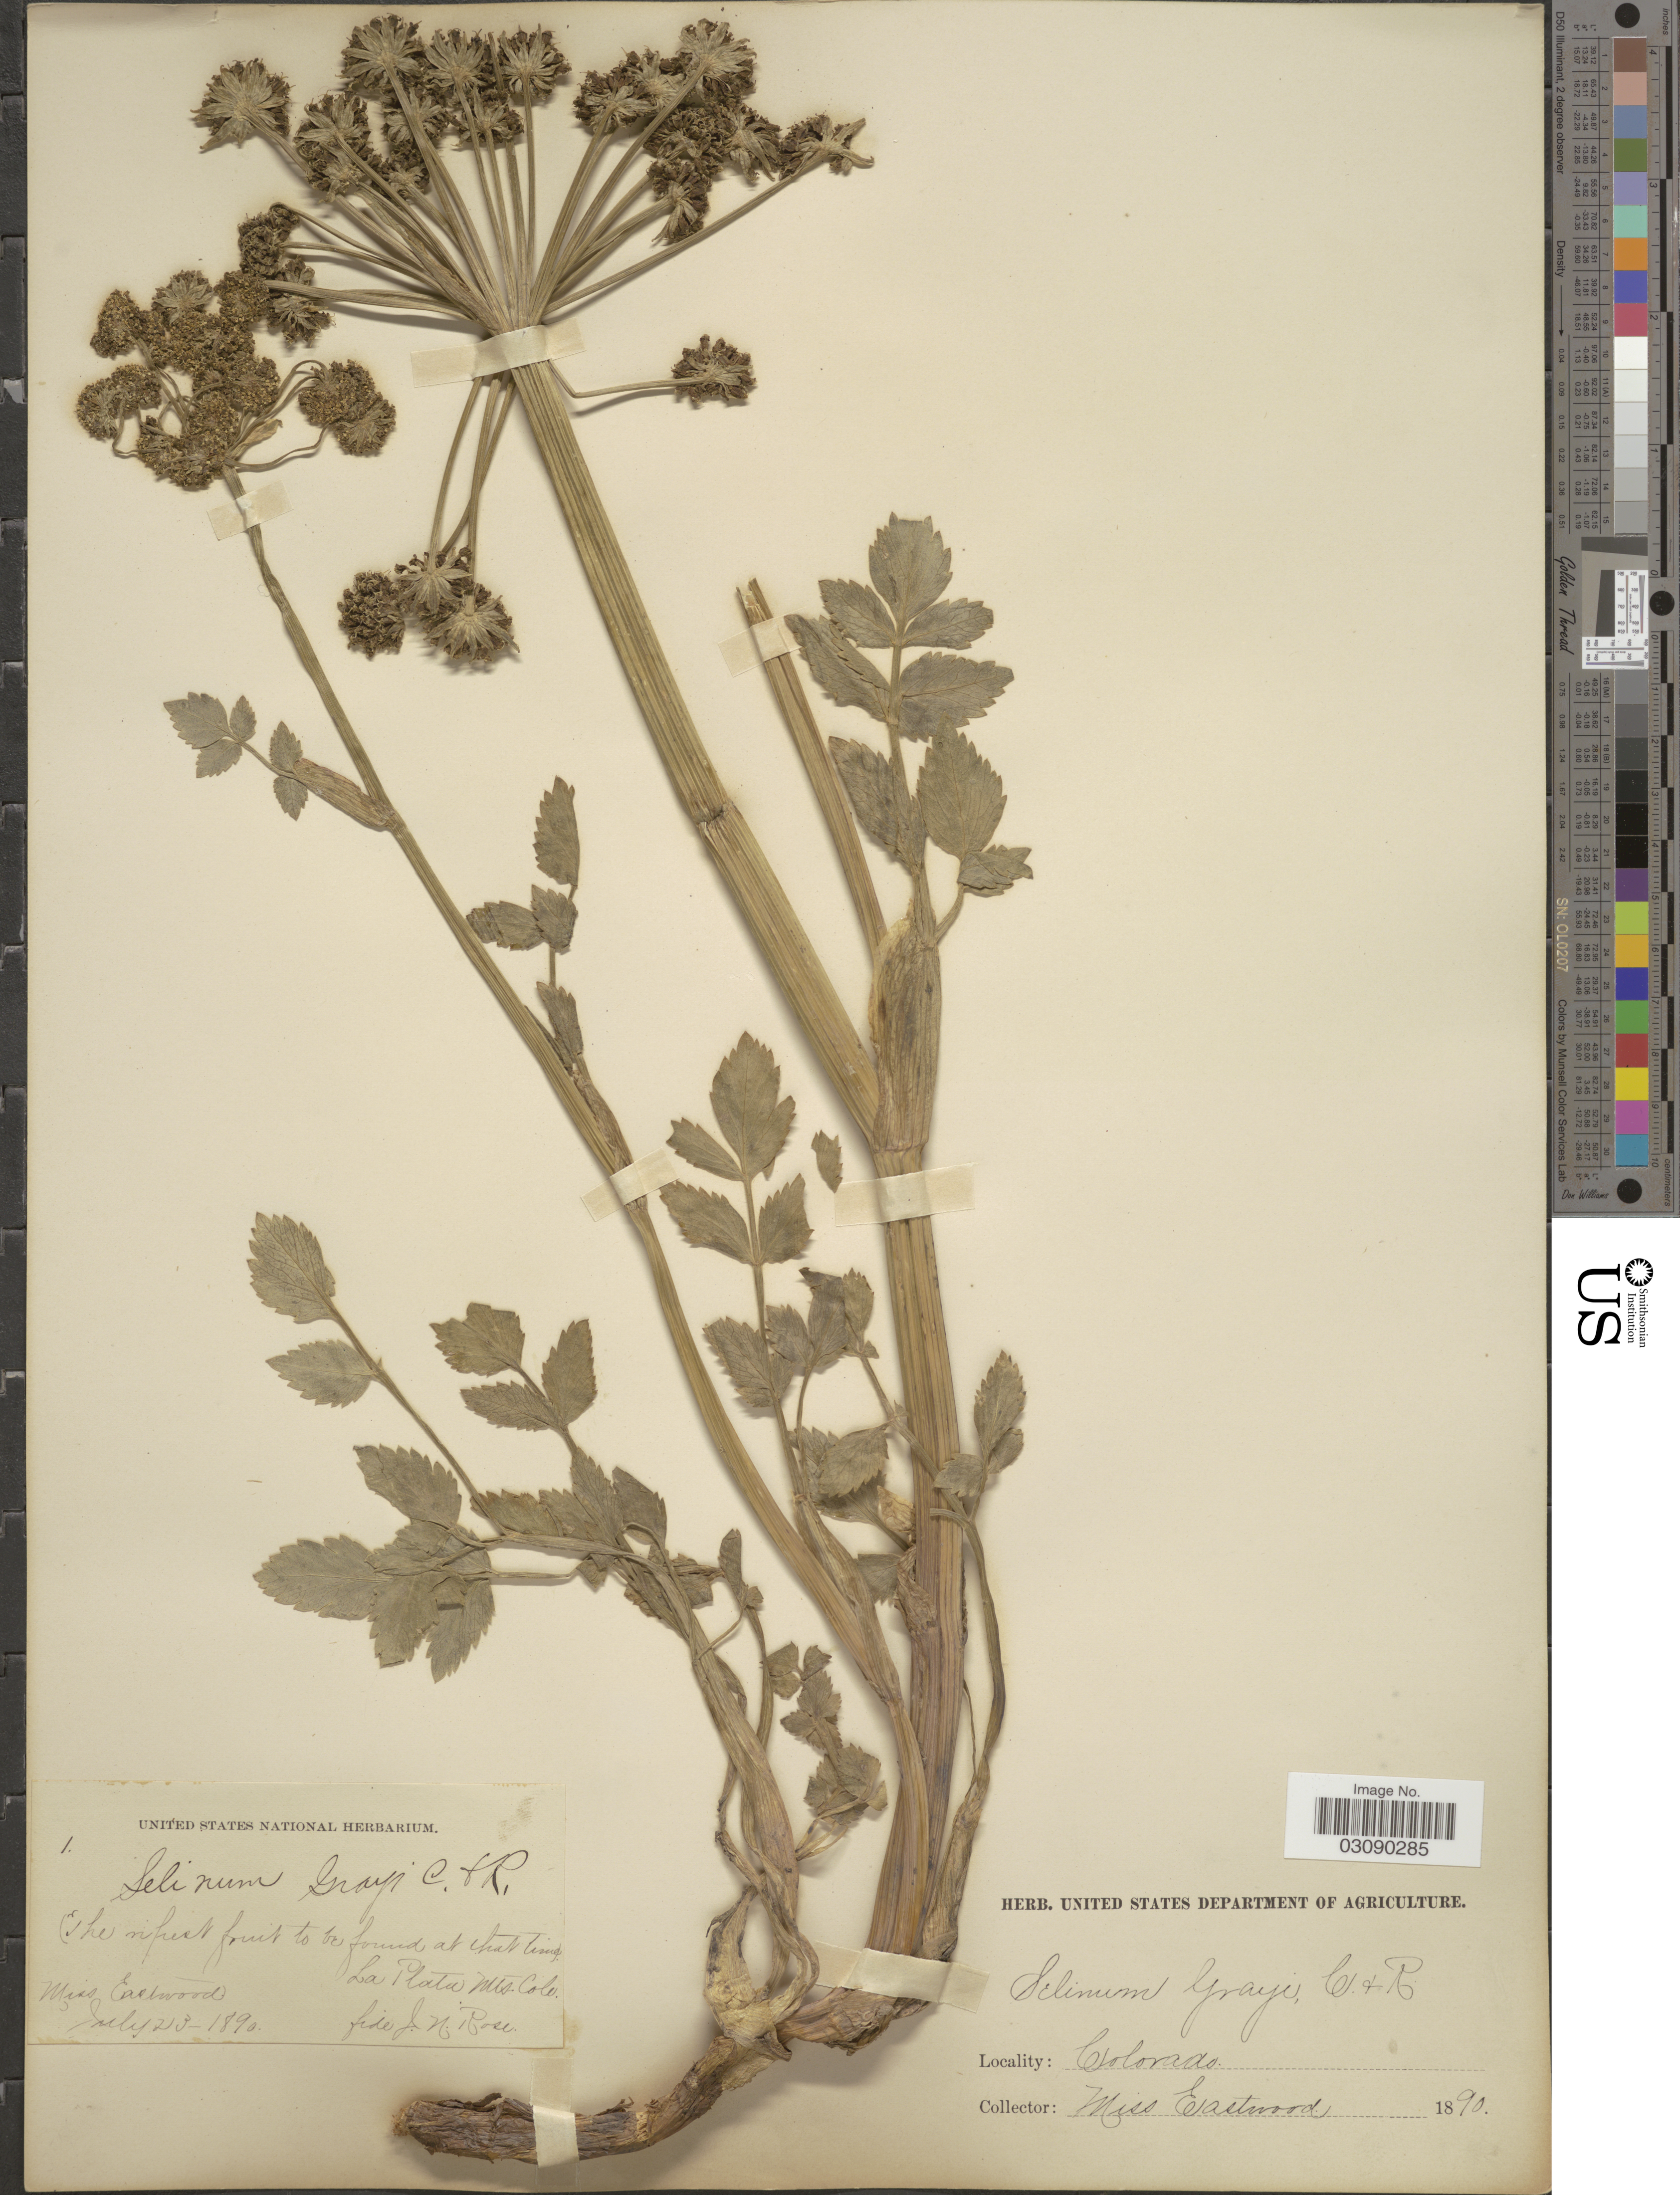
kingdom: Plantae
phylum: Tracheophyta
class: Magnoliopsida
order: Apiales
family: Apiaceae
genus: Angelica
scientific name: Angelica grayi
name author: (J.M. Coult. & Rose) J.M. Coult. & Rose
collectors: Eastwood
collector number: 1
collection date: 1890-07-23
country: United States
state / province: Colorado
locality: La Plata Mts.